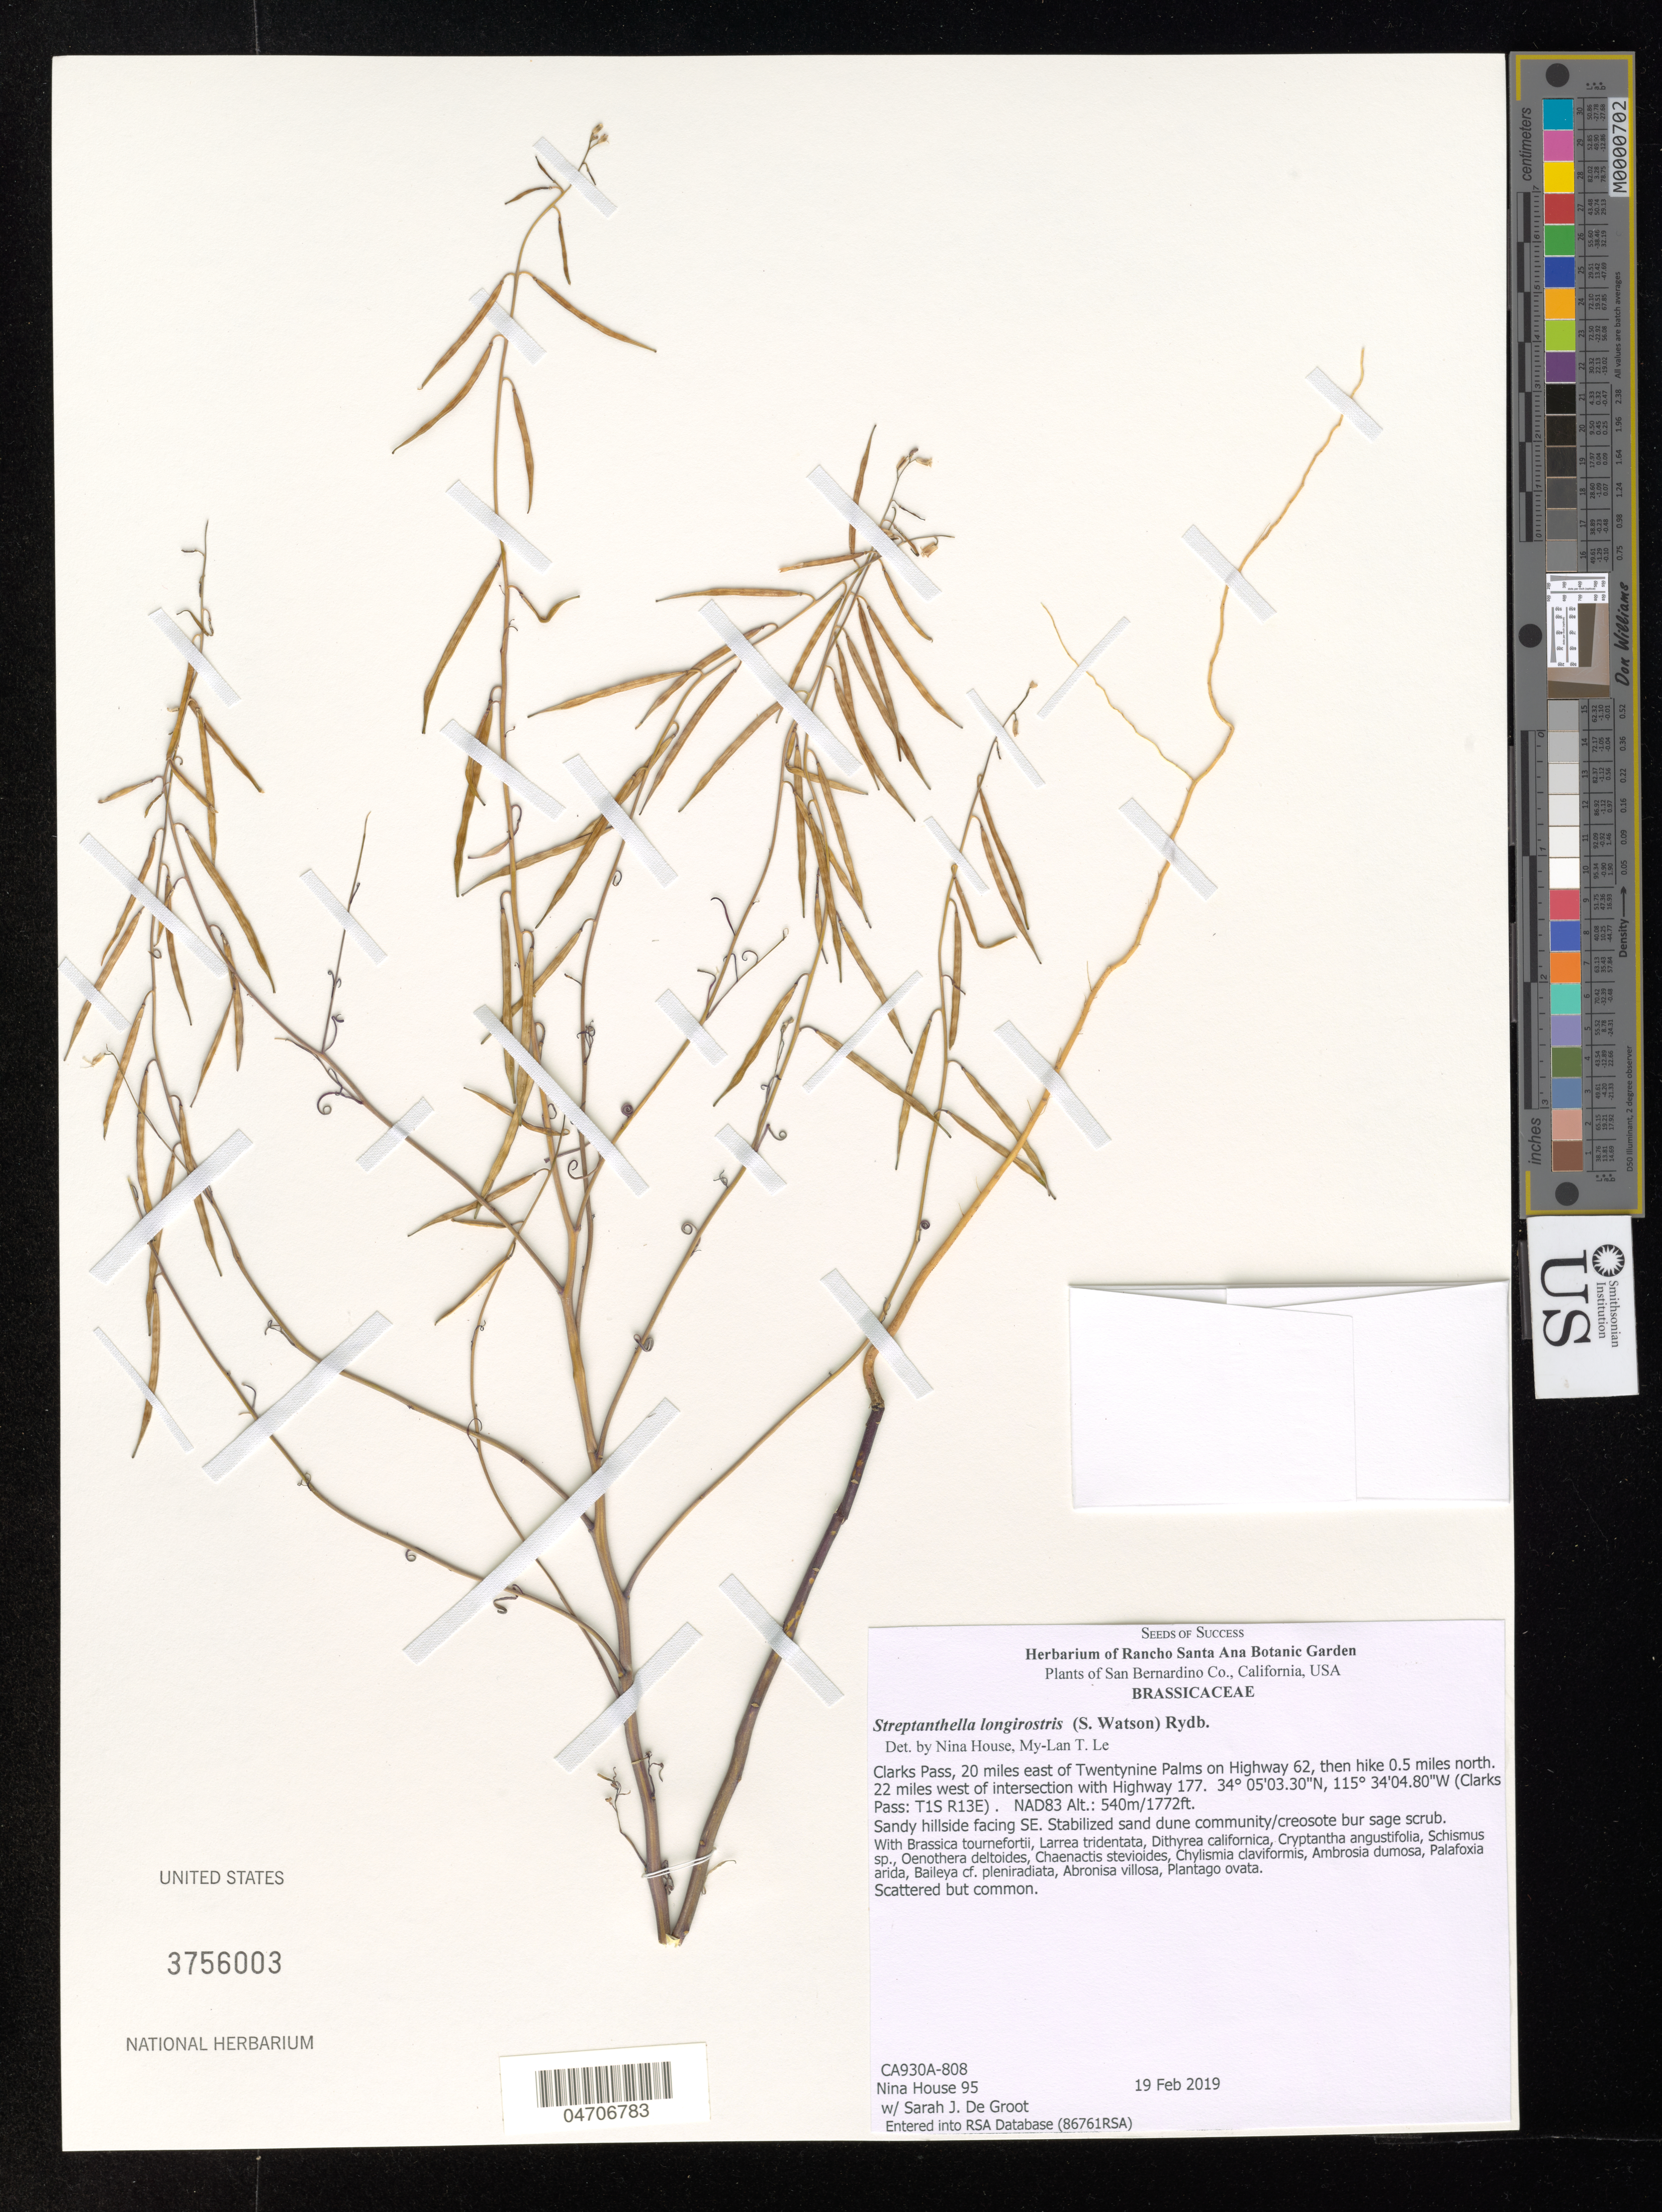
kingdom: Plantae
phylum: Tracheophyta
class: Magnoliopsida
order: Brassicales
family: Brassicaceae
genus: Streptanthella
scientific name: Streptanthella longirostris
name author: (S. Watson) Rydb.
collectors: N. House & S. De Groot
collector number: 95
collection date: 2019-02-19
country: United States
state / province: California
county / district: San Bernardino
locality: San Bernardino Co. Clarks Pass, 20 miles east of Twentynine Palms on Highway 62, then hike 0.5 miles north. 22 miles west of intersection with Highway 177. (Clarks Pass: T1S R13E). Sandy hillside facing SE.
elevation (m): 540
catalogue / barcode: US 3756003